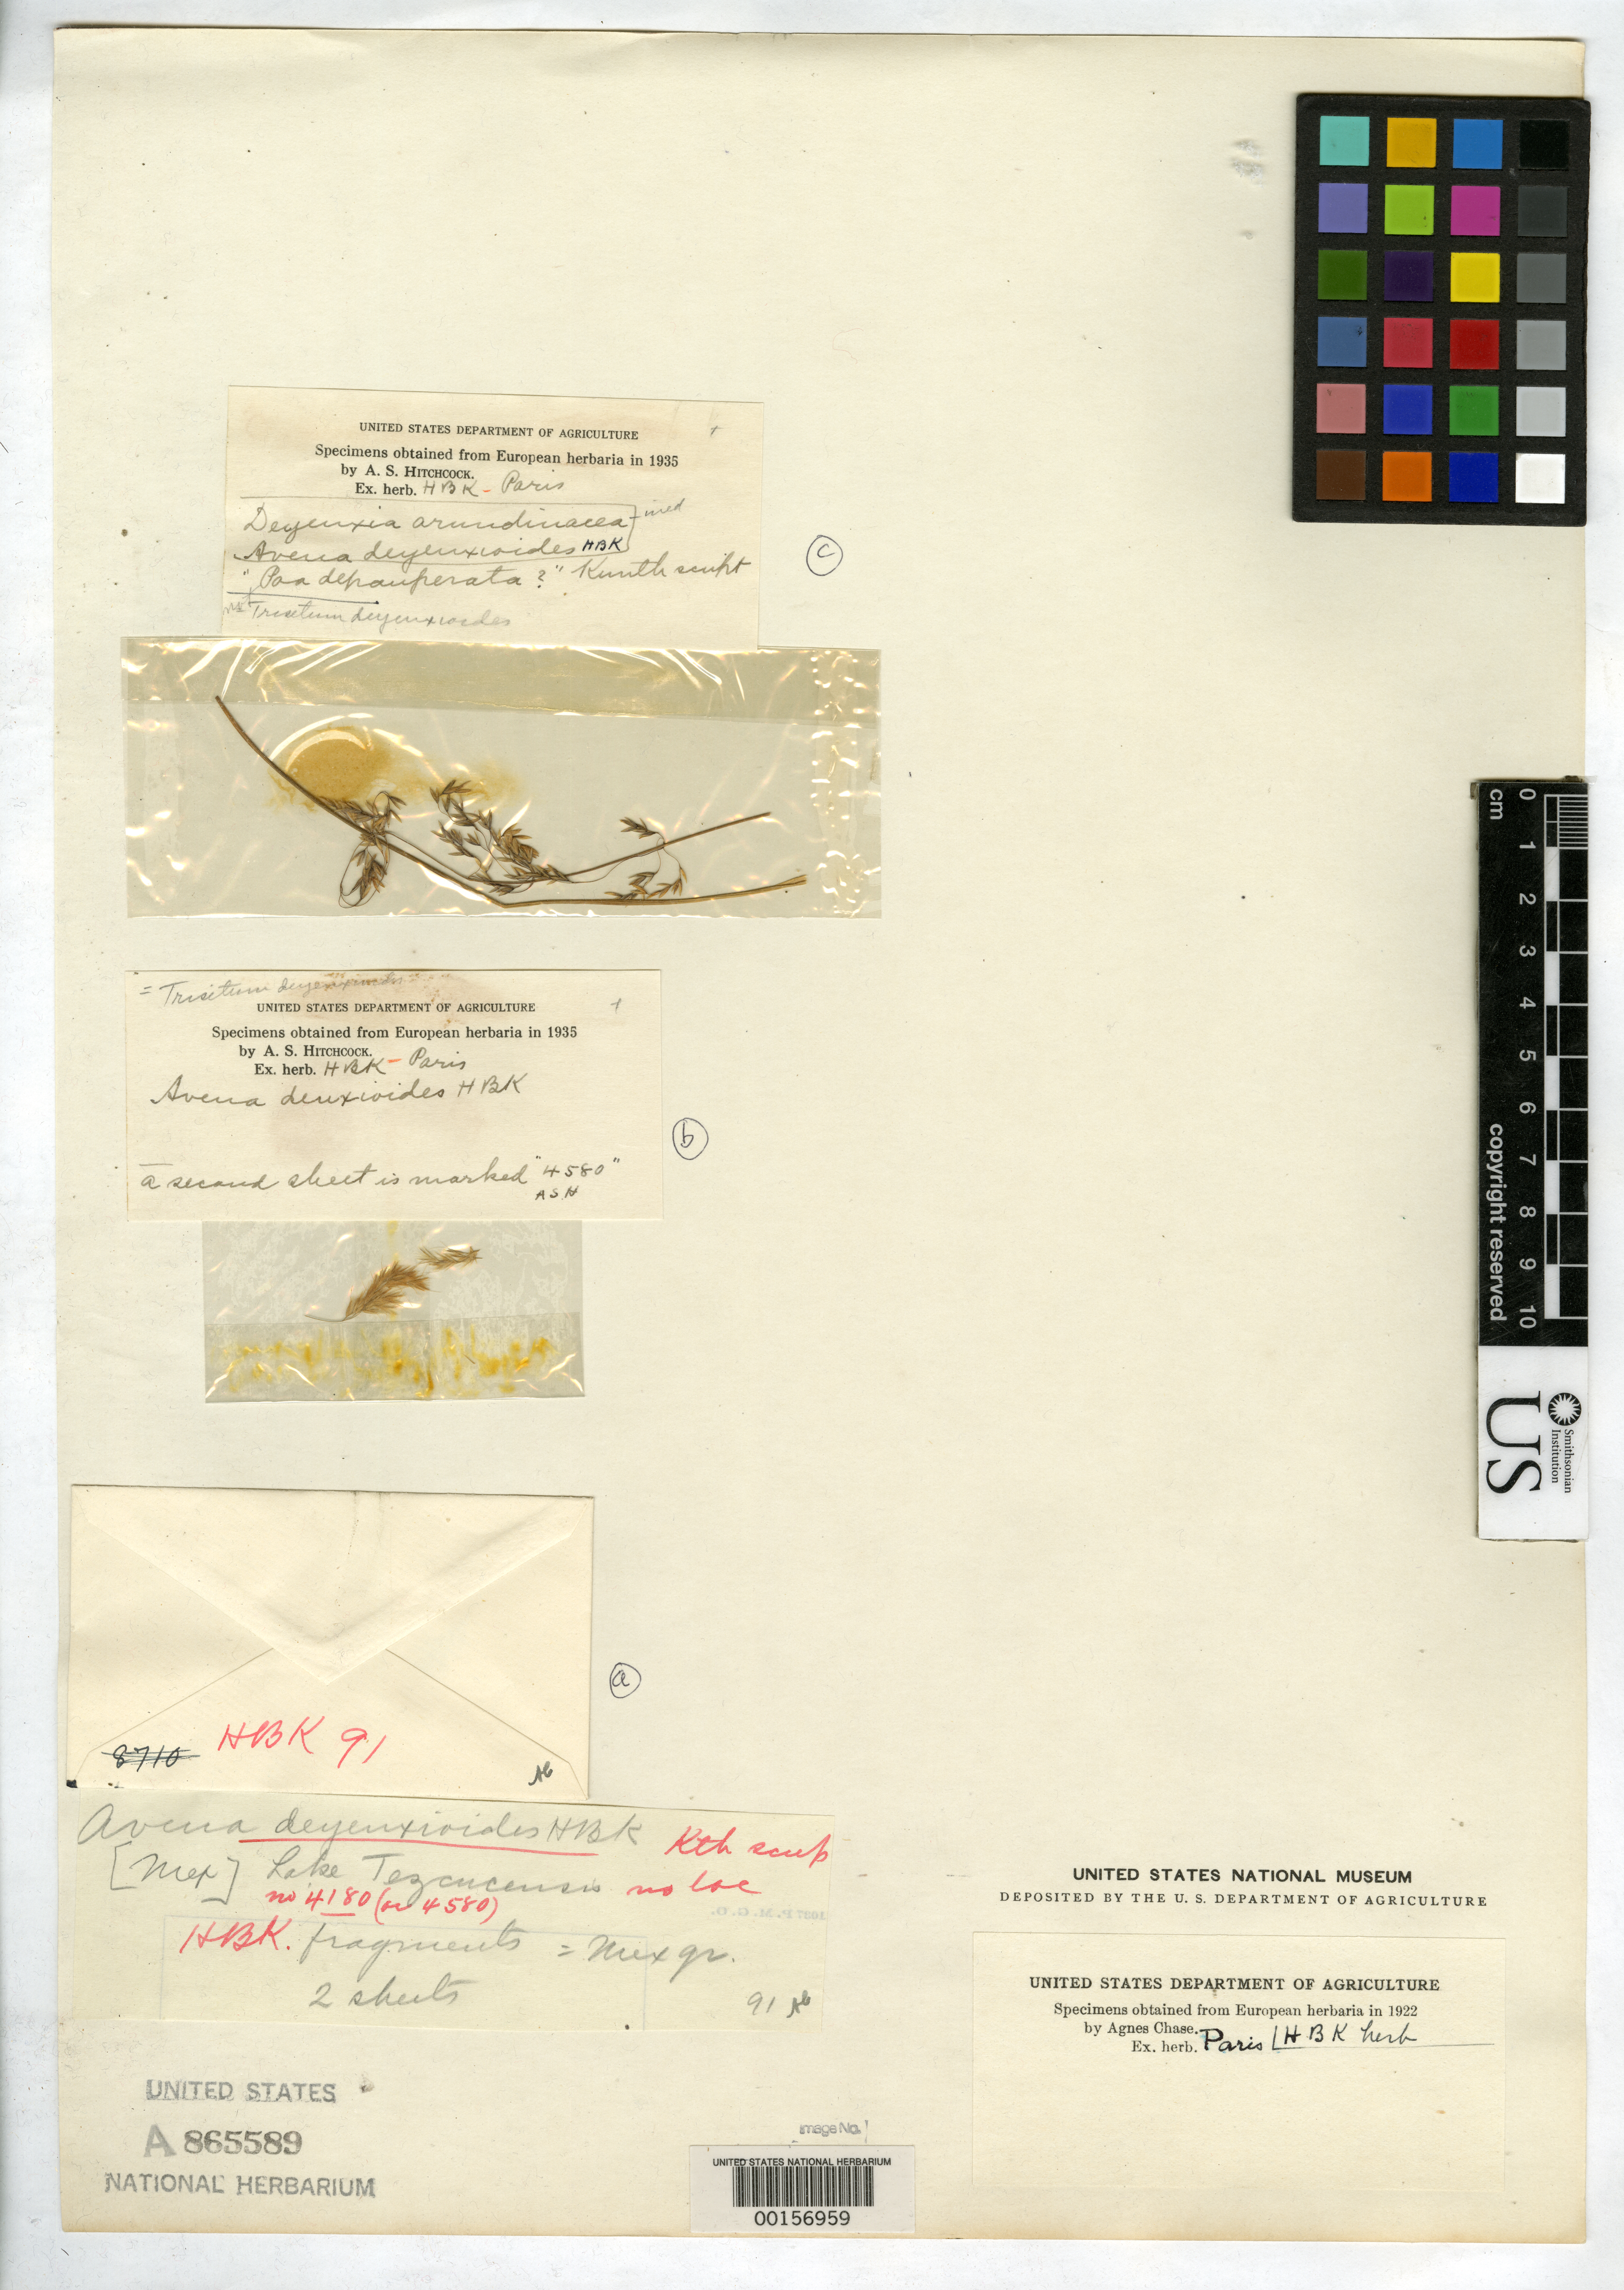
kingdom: Plantae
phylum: Tracheophyta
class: Liliopsida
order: Poales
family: Poaceae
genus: Avena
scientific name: Avena deyeuxioides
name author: Kunth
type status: Type Collection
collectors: ex herb. H.B.K.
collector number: s.n. [4180/4580?]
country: Mexico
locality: Lake Tezcucensis.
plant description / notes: Fragmentary material of type specimen(s) ex herb. HBK (Paris). 3 elements on sheet, elements a & b (USNH A865589) catalogued as types of Avena deyeuxioides Kunth; element "c" (USNH 102949) catalogued as possible type of Poa depauperata Kunth. Filed in type herbarium as Avena deyeuxioides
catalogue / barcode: US 865589A